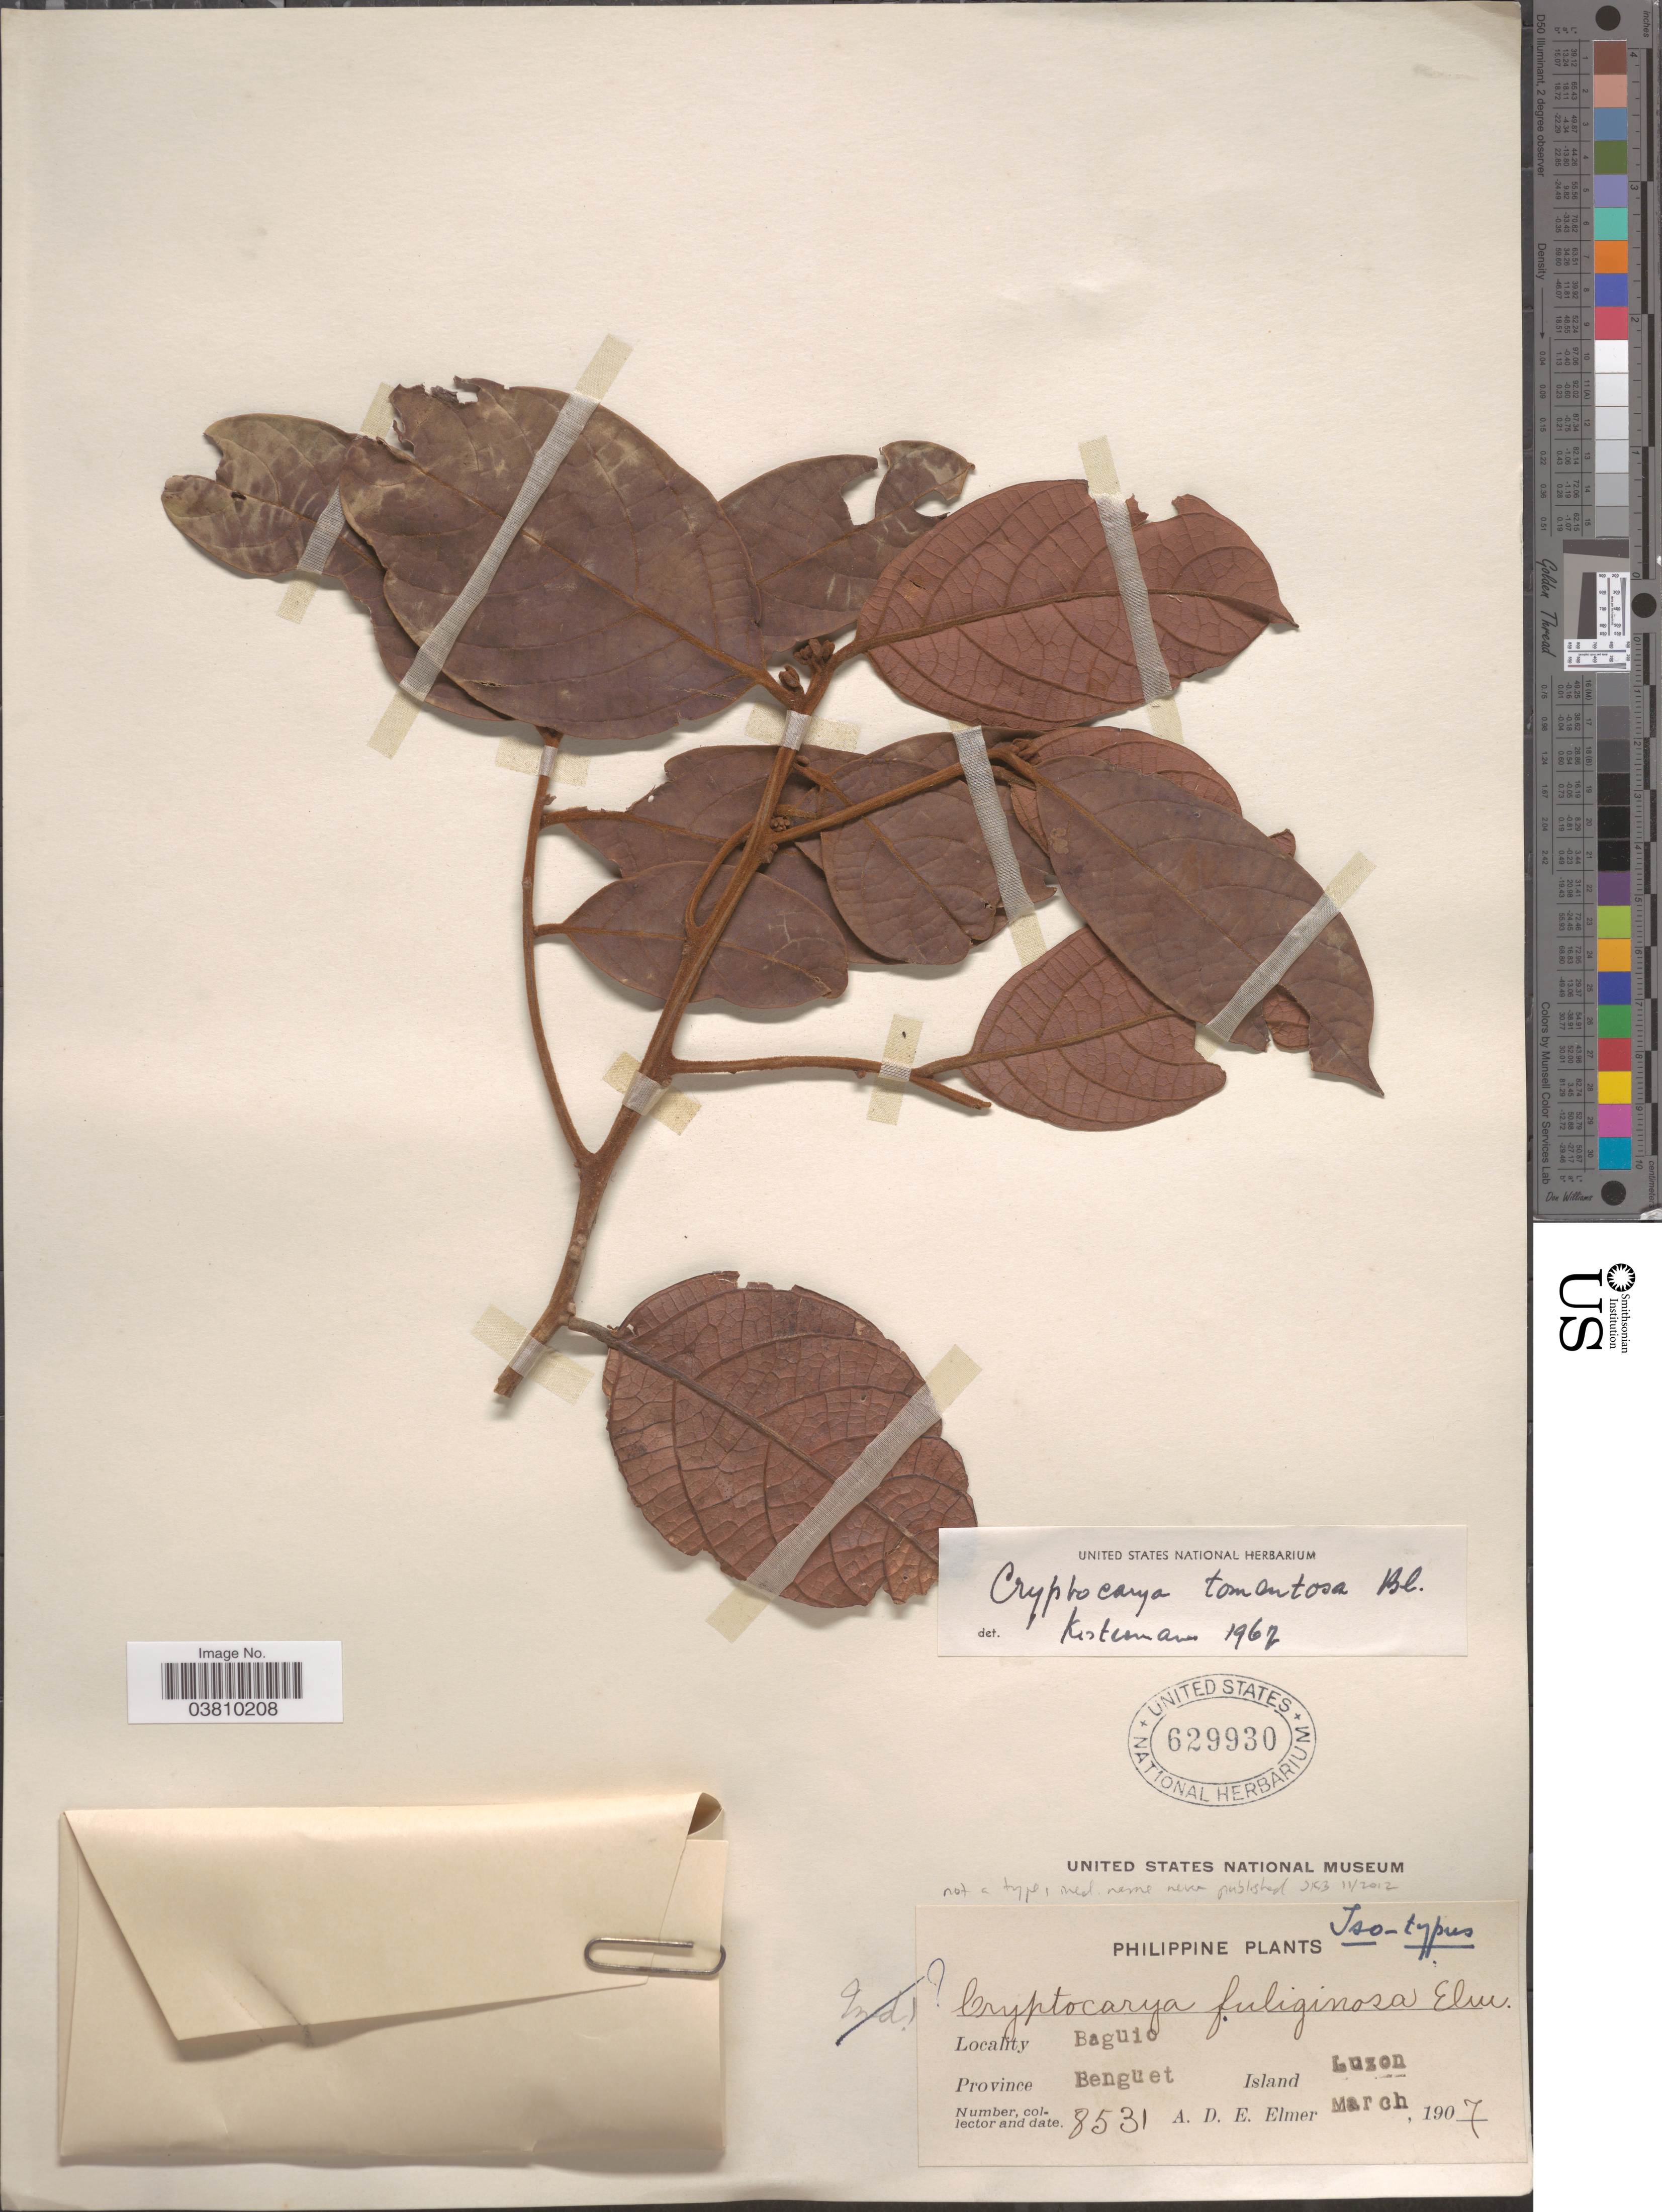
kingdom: Plantae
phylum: Tracheophyta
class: Magnoliopsida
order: Laurales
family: Lauraceae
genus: Cryptocarya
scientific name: Cryptocarya tomentosa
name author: Blume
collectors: A. D. E. Elmer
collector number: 8531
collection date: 1907-03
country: Philippines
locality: Baguic. Province Benguet, Island Luzon.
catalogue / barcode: US 629930